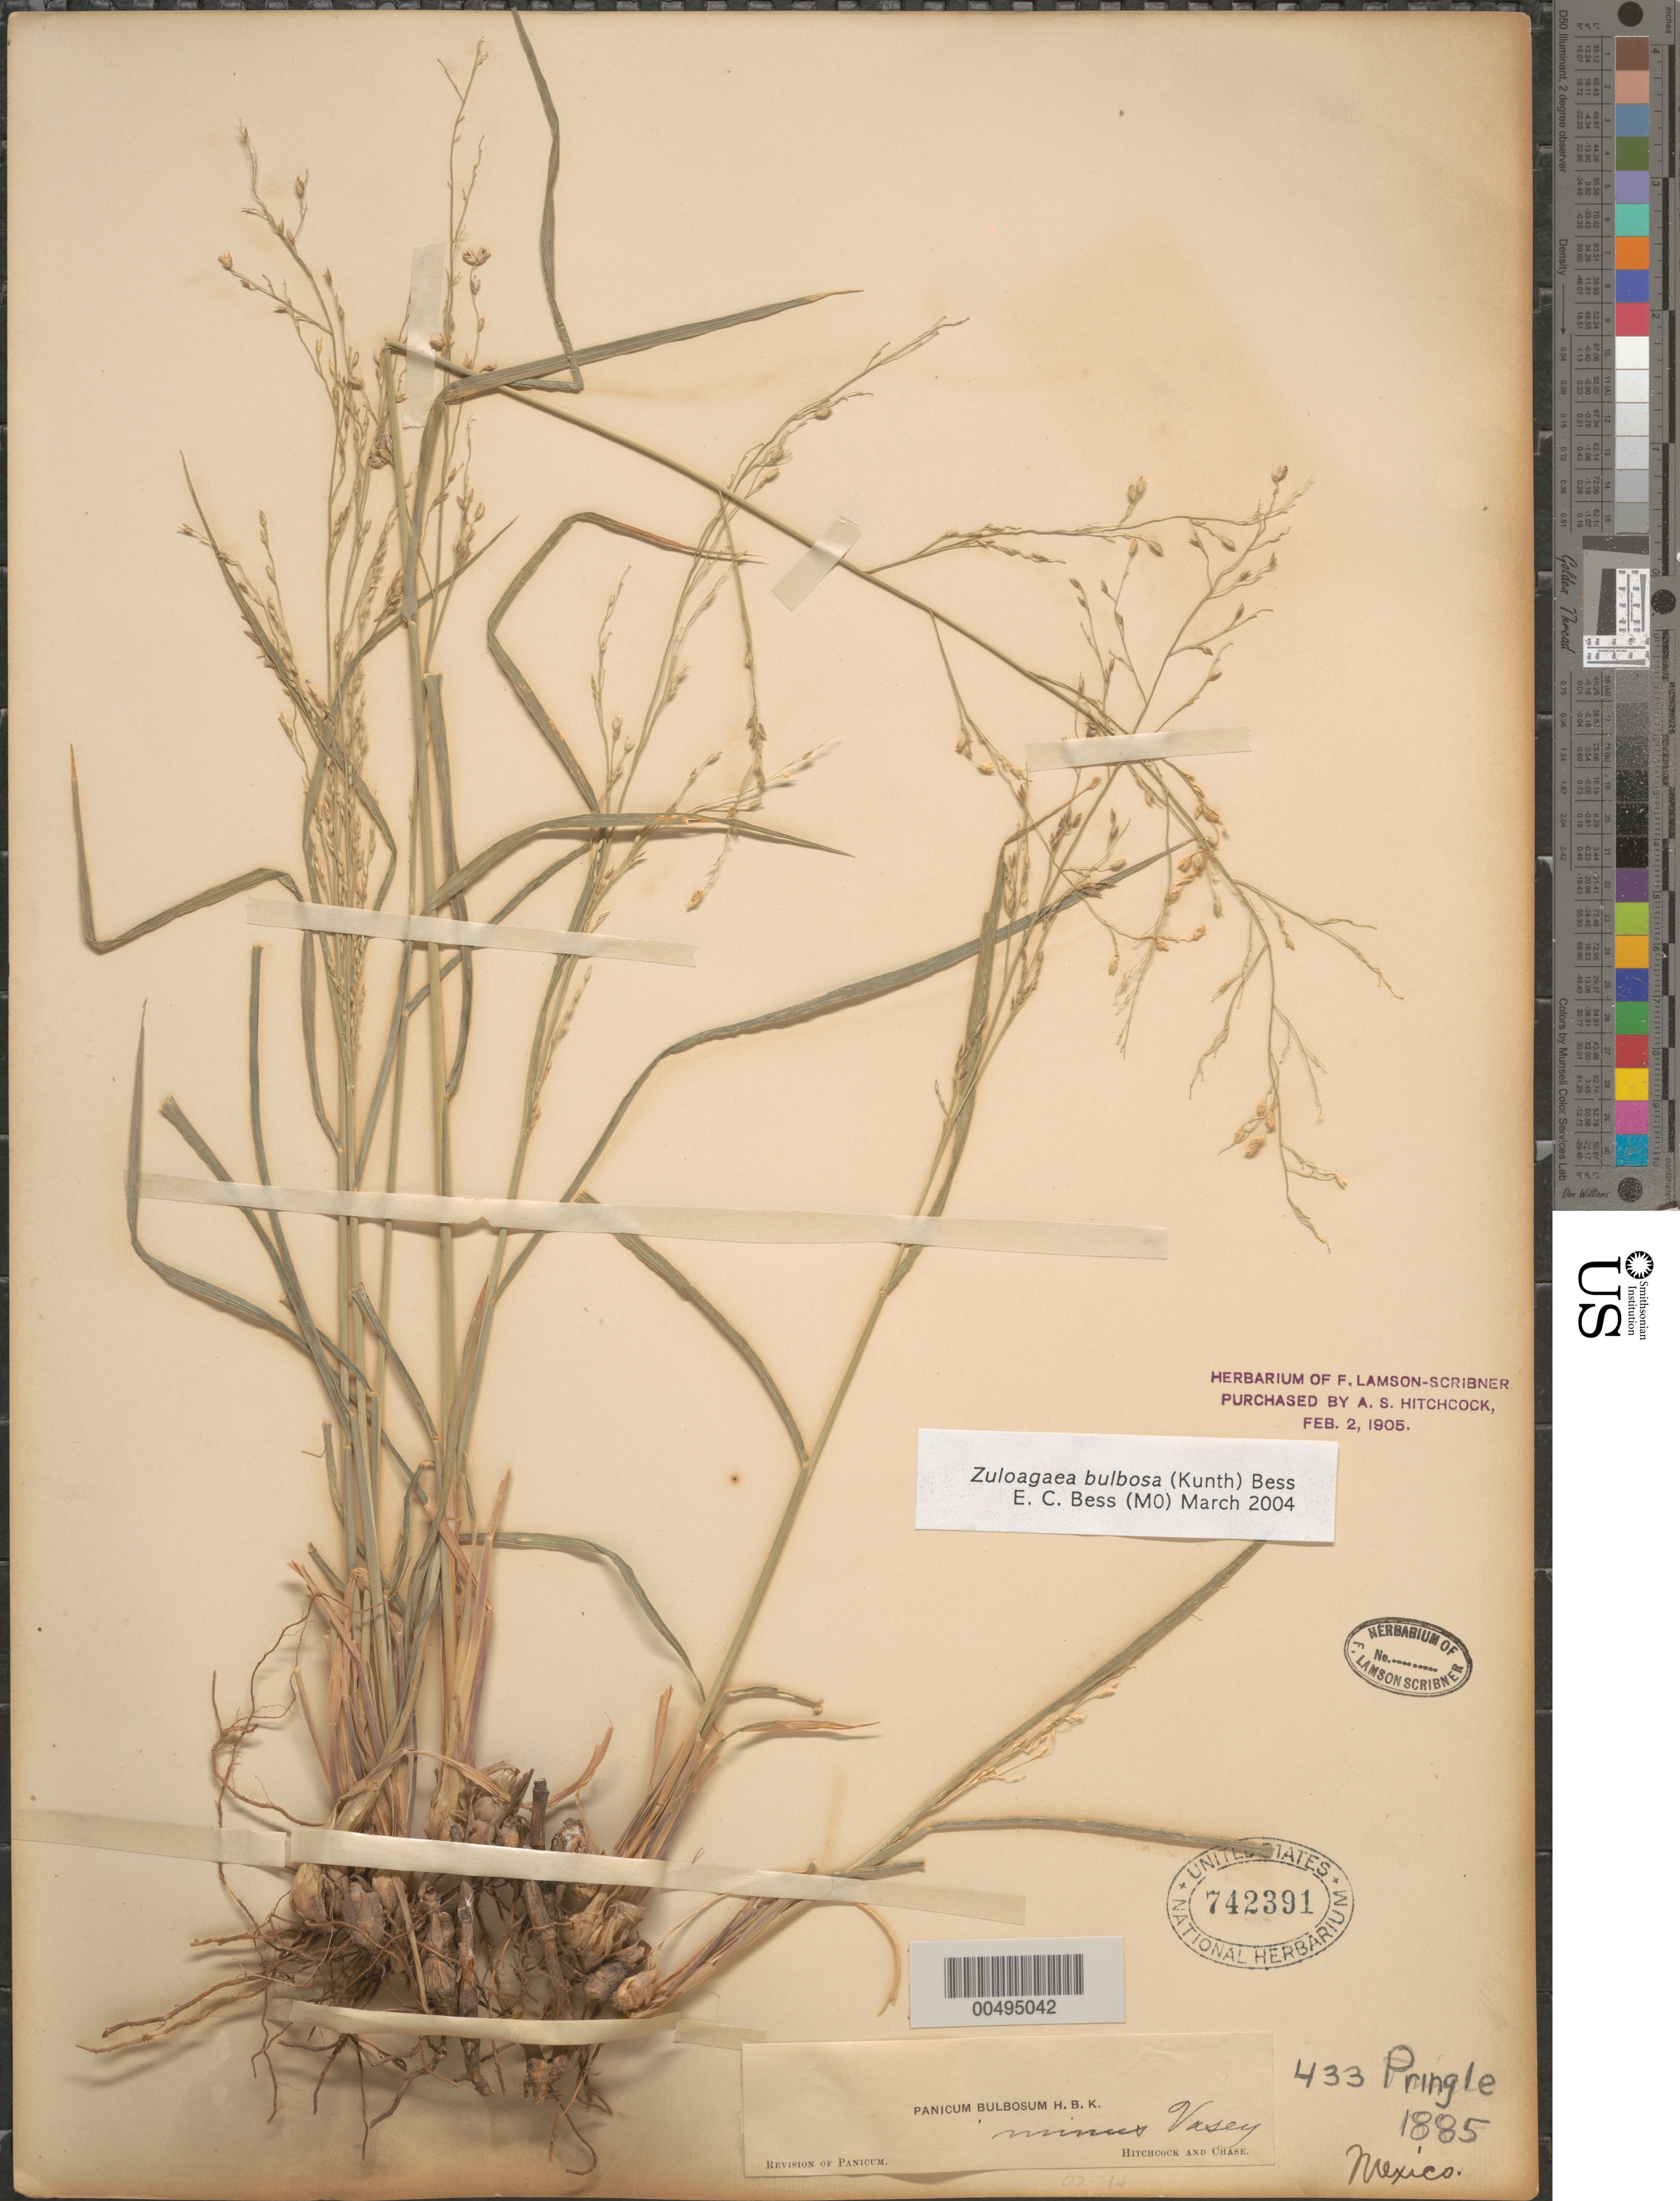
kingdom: Plantae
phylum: Tracheophyta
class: Liliopsida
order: Poales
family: Poaceae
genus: Panicum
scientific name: Panicum bulbosum subsp. sciaphilum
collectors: C. G. Pringle et al.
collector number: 433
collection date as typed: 1885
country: Mexico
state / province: Durango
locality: San Ramon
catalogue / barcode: US 742391